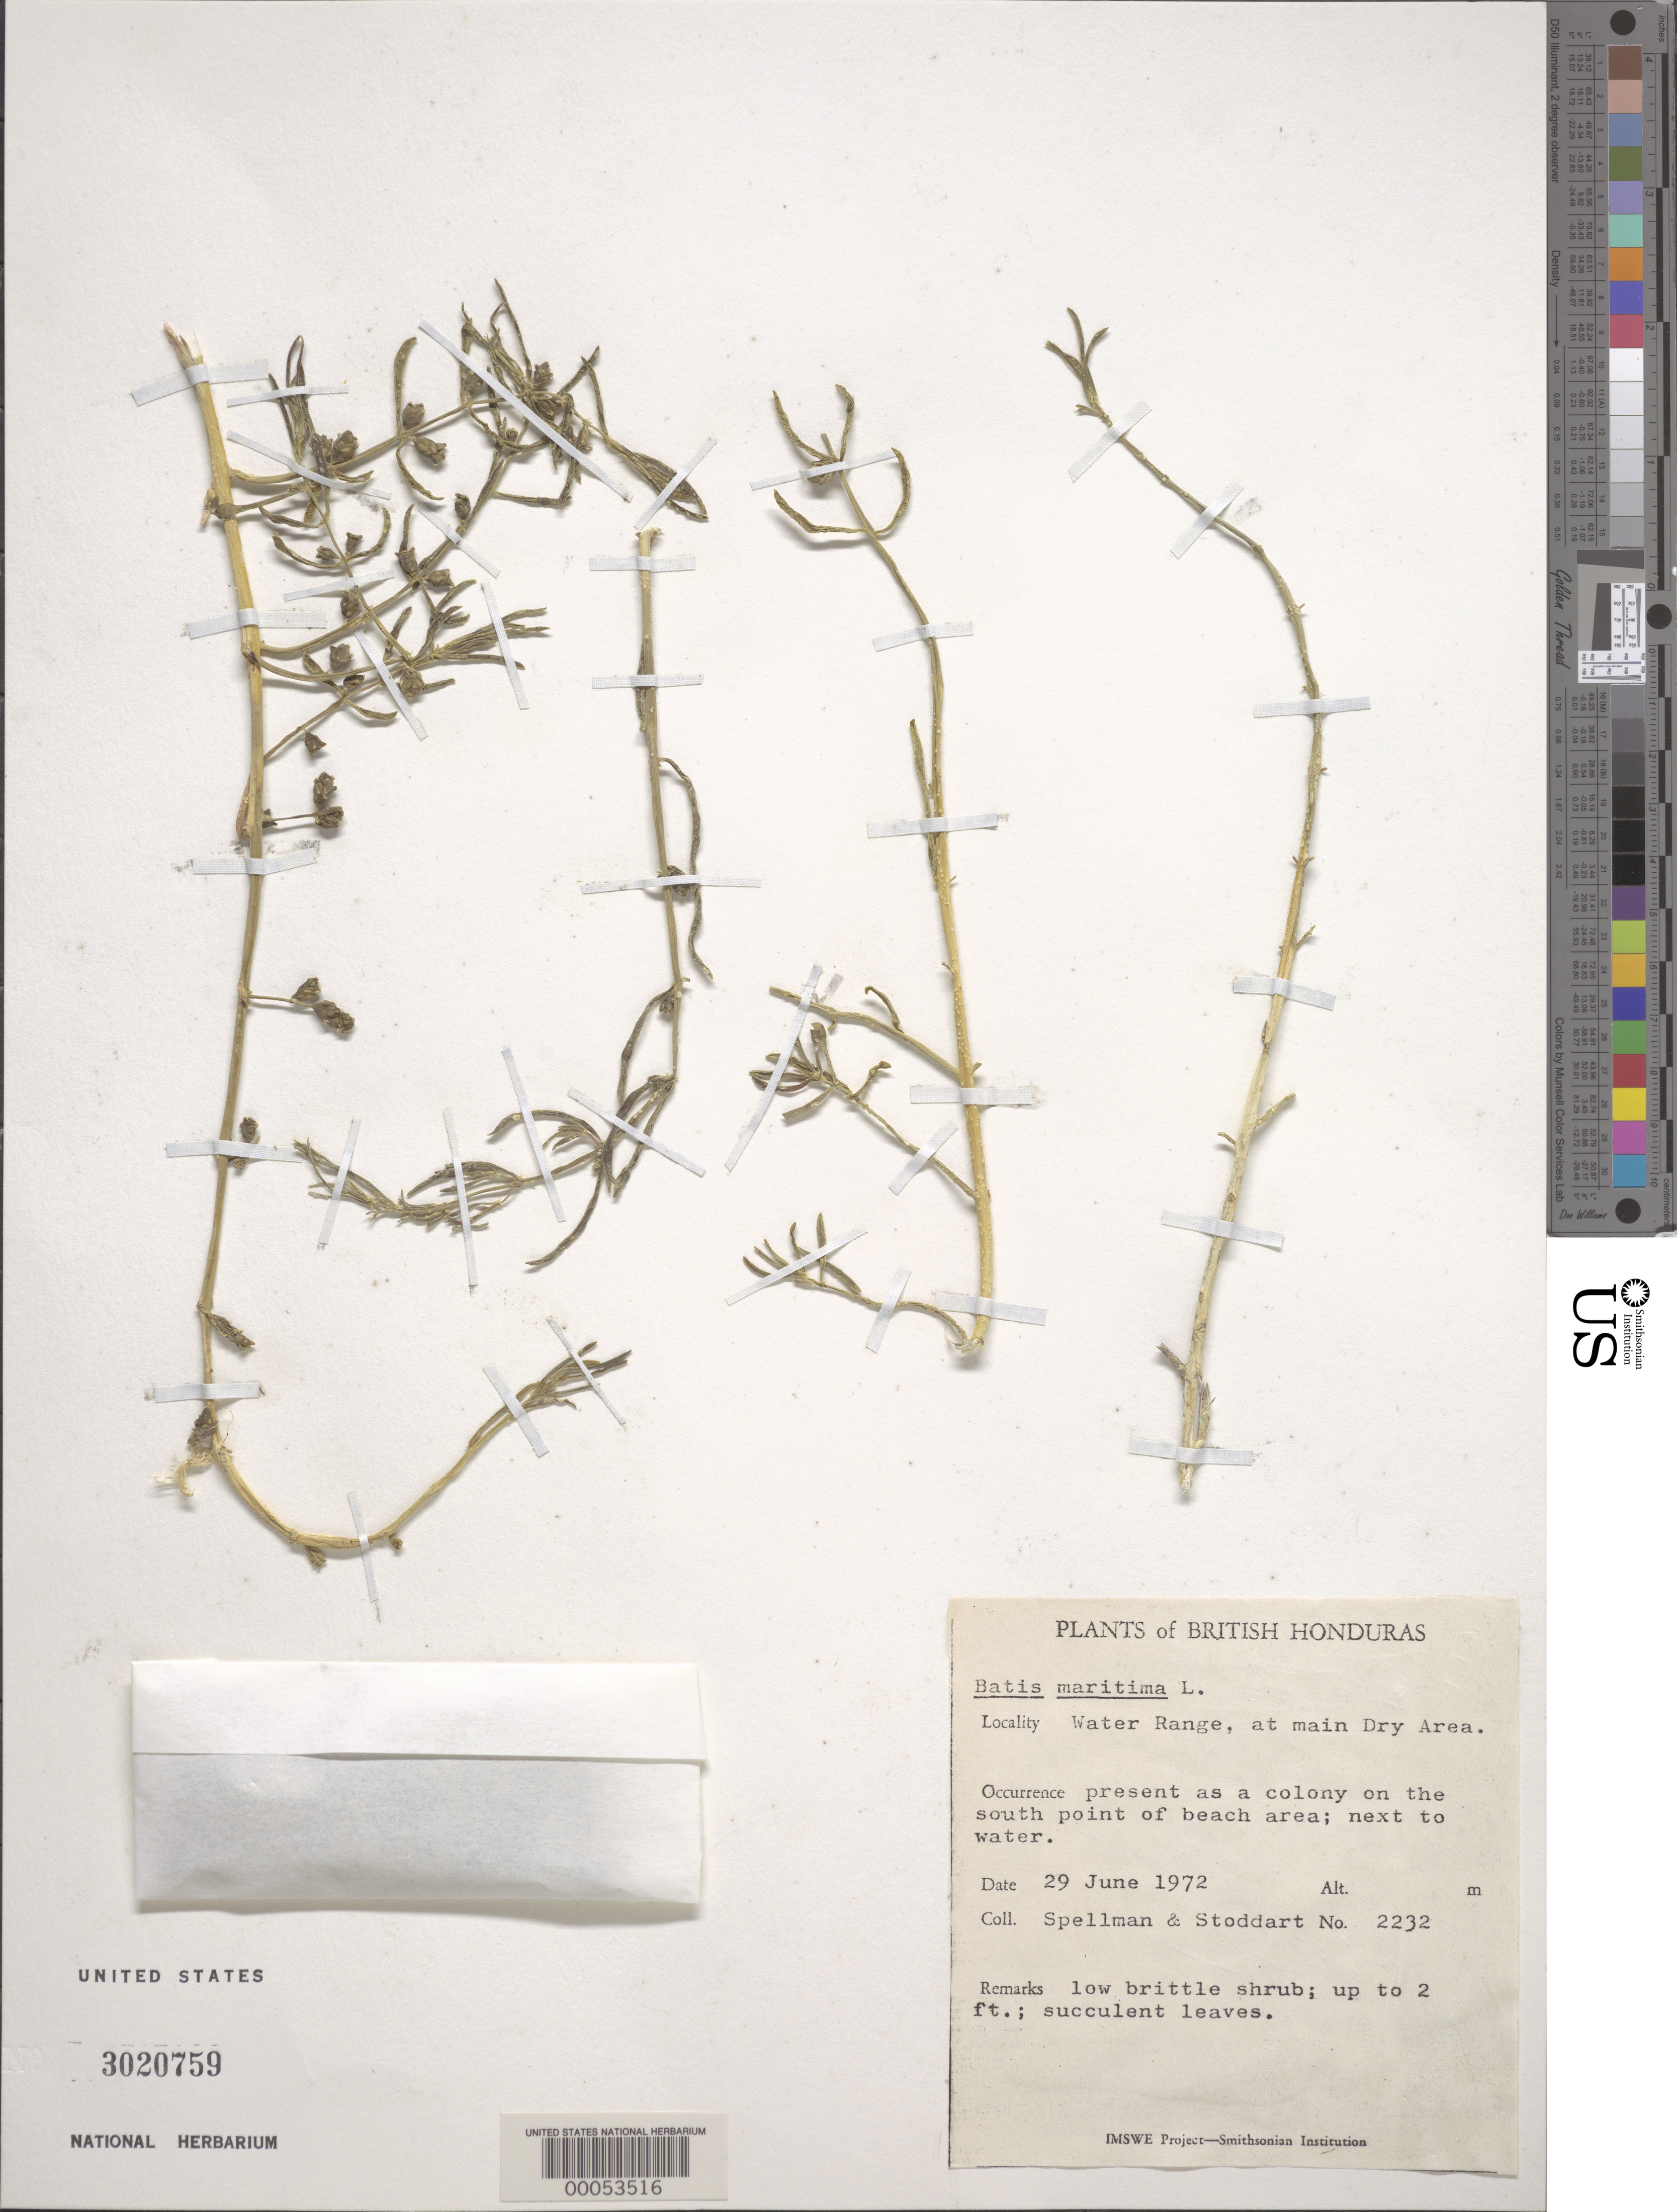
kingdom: Plantae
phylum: Tracheophyta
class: Magnoliopsida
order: Brassicales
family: Bataceae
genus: Batis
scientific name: Batis maritima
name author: L.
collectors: D. L. Spellman & D. R. Stoddart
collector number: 2232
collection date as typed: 29 Jun 1972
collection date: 1972-06-29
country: Belize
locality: Water Range, at main dry area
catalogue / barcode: US 3020759